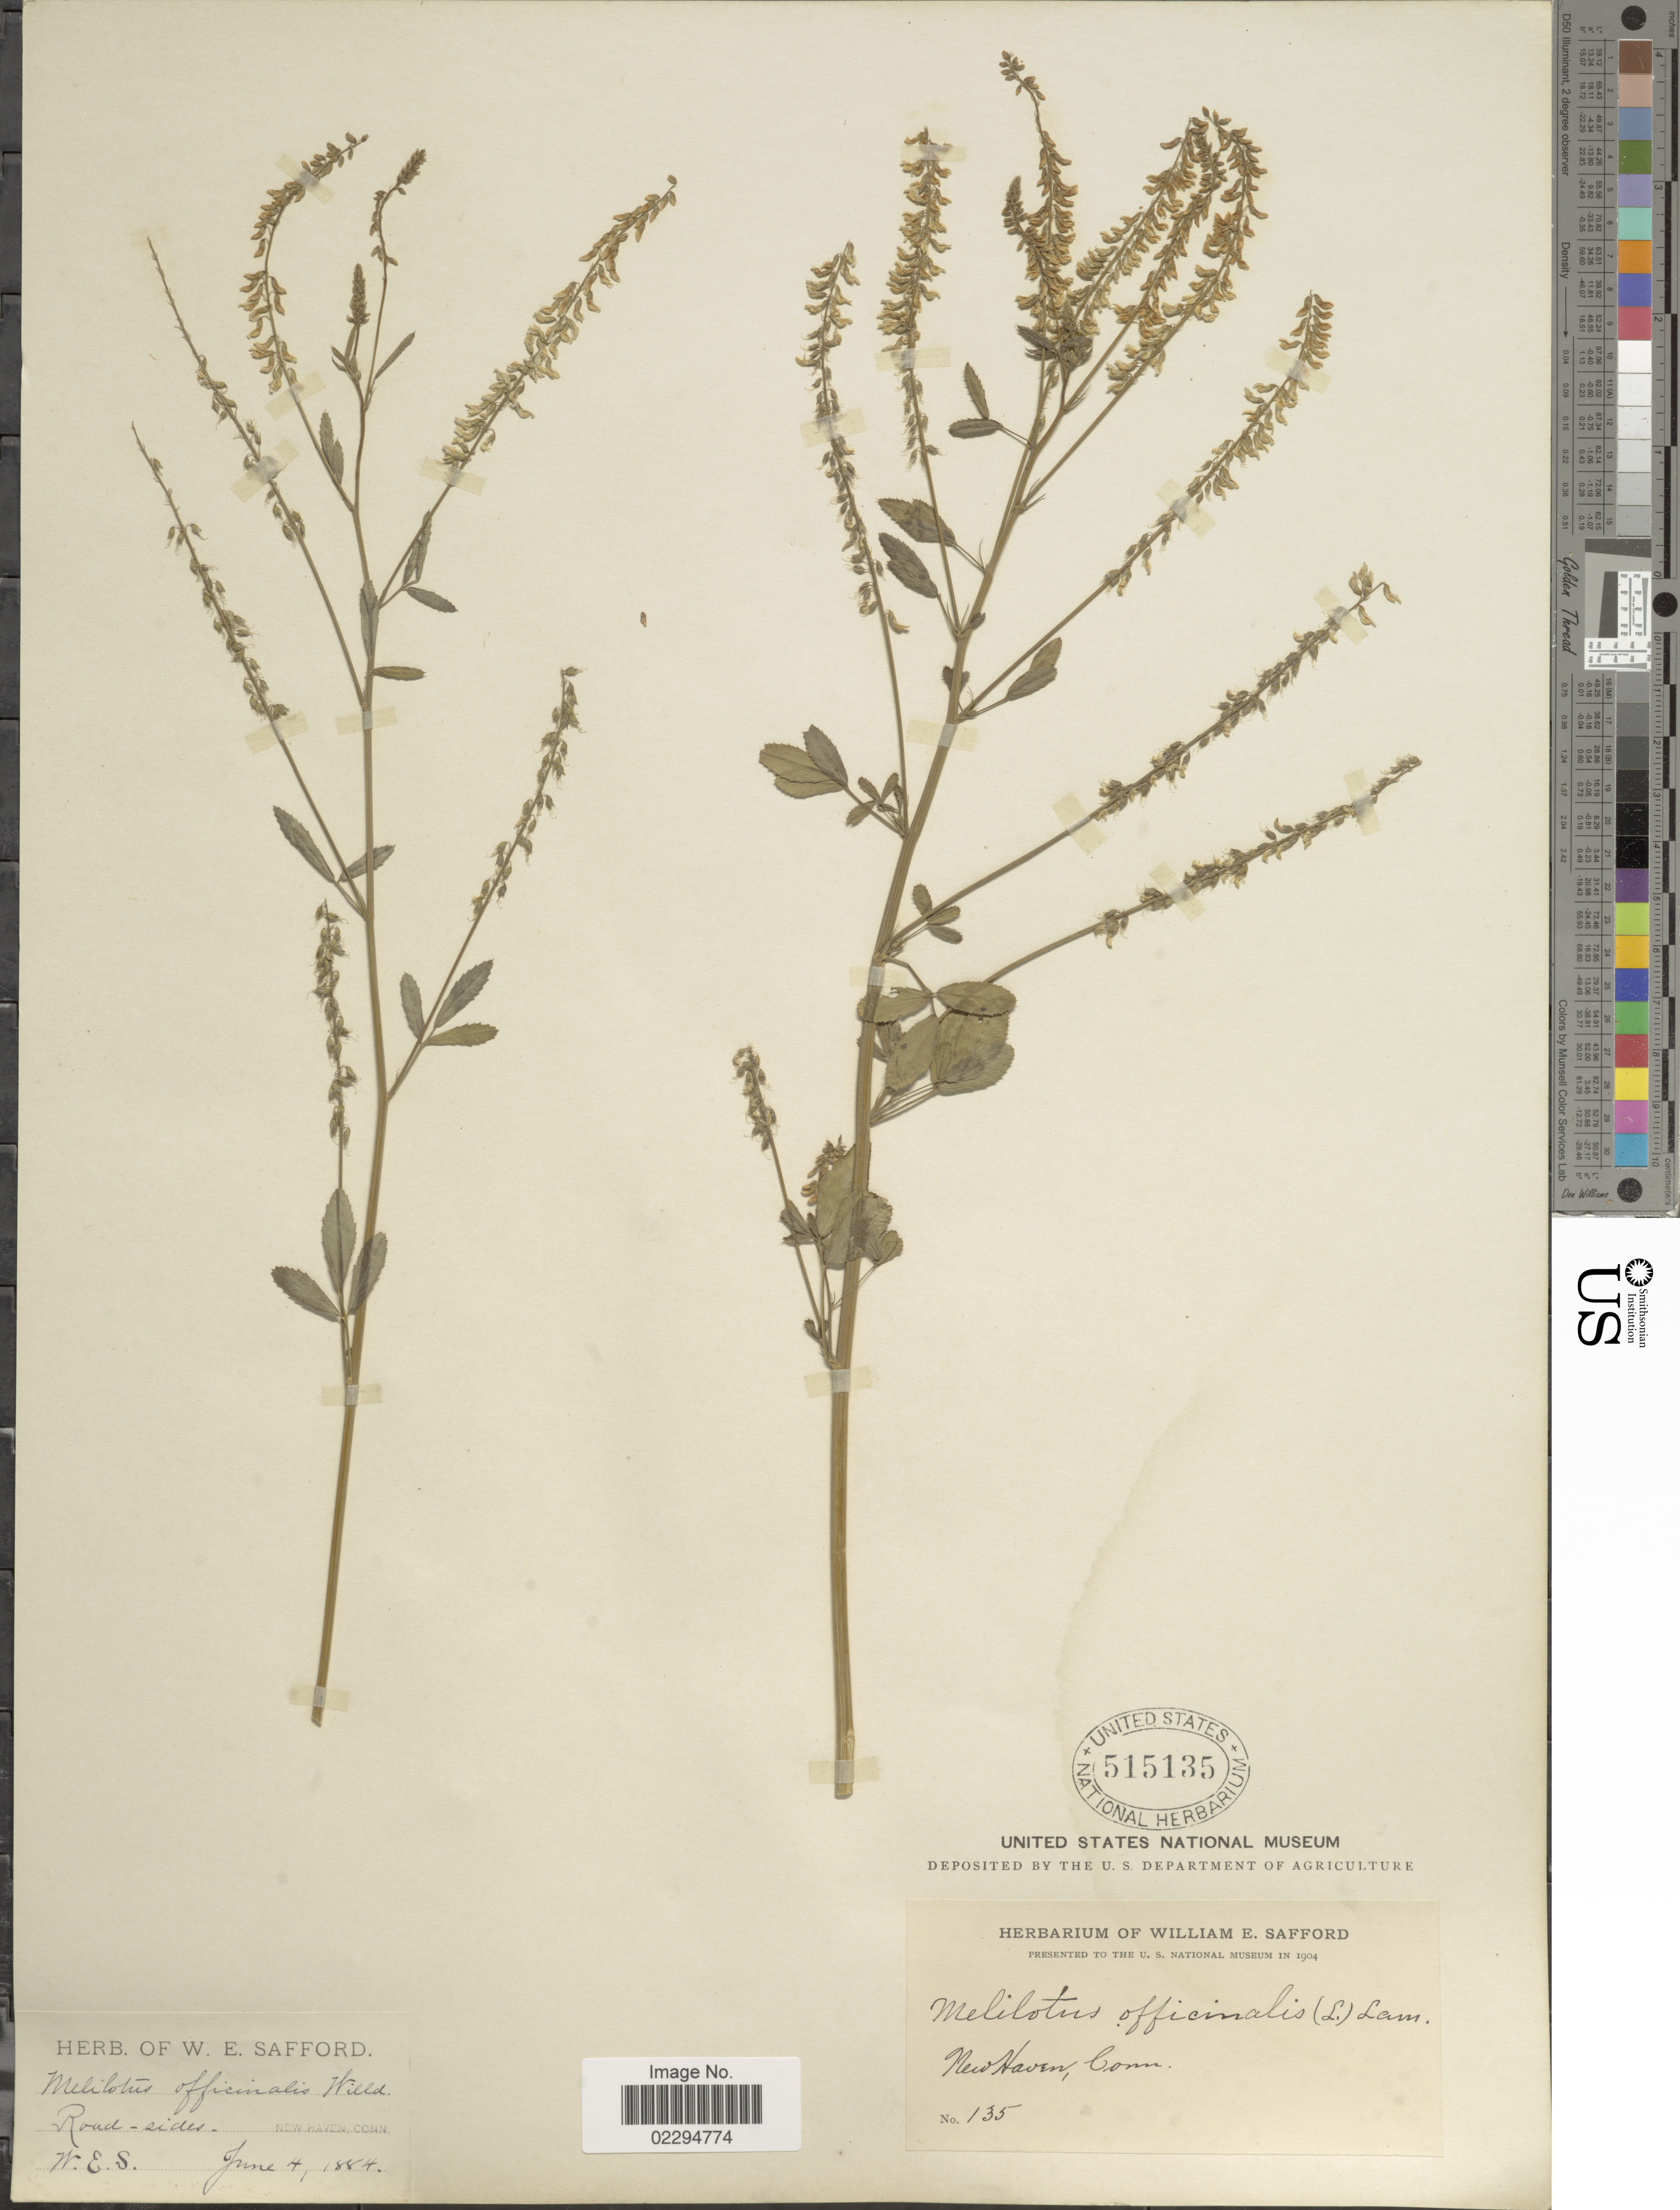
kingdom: Plantae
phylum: Tracheophyta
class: Magnoliopsida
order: Fabales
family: Fabaceae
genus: Melilotus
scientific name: Melilotus officinalis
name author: (L.) Lam.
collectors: W. E. Safford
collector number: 135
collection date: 1884-06-04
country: United States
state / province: Connecticut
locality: New Haven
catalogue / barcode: US 515135